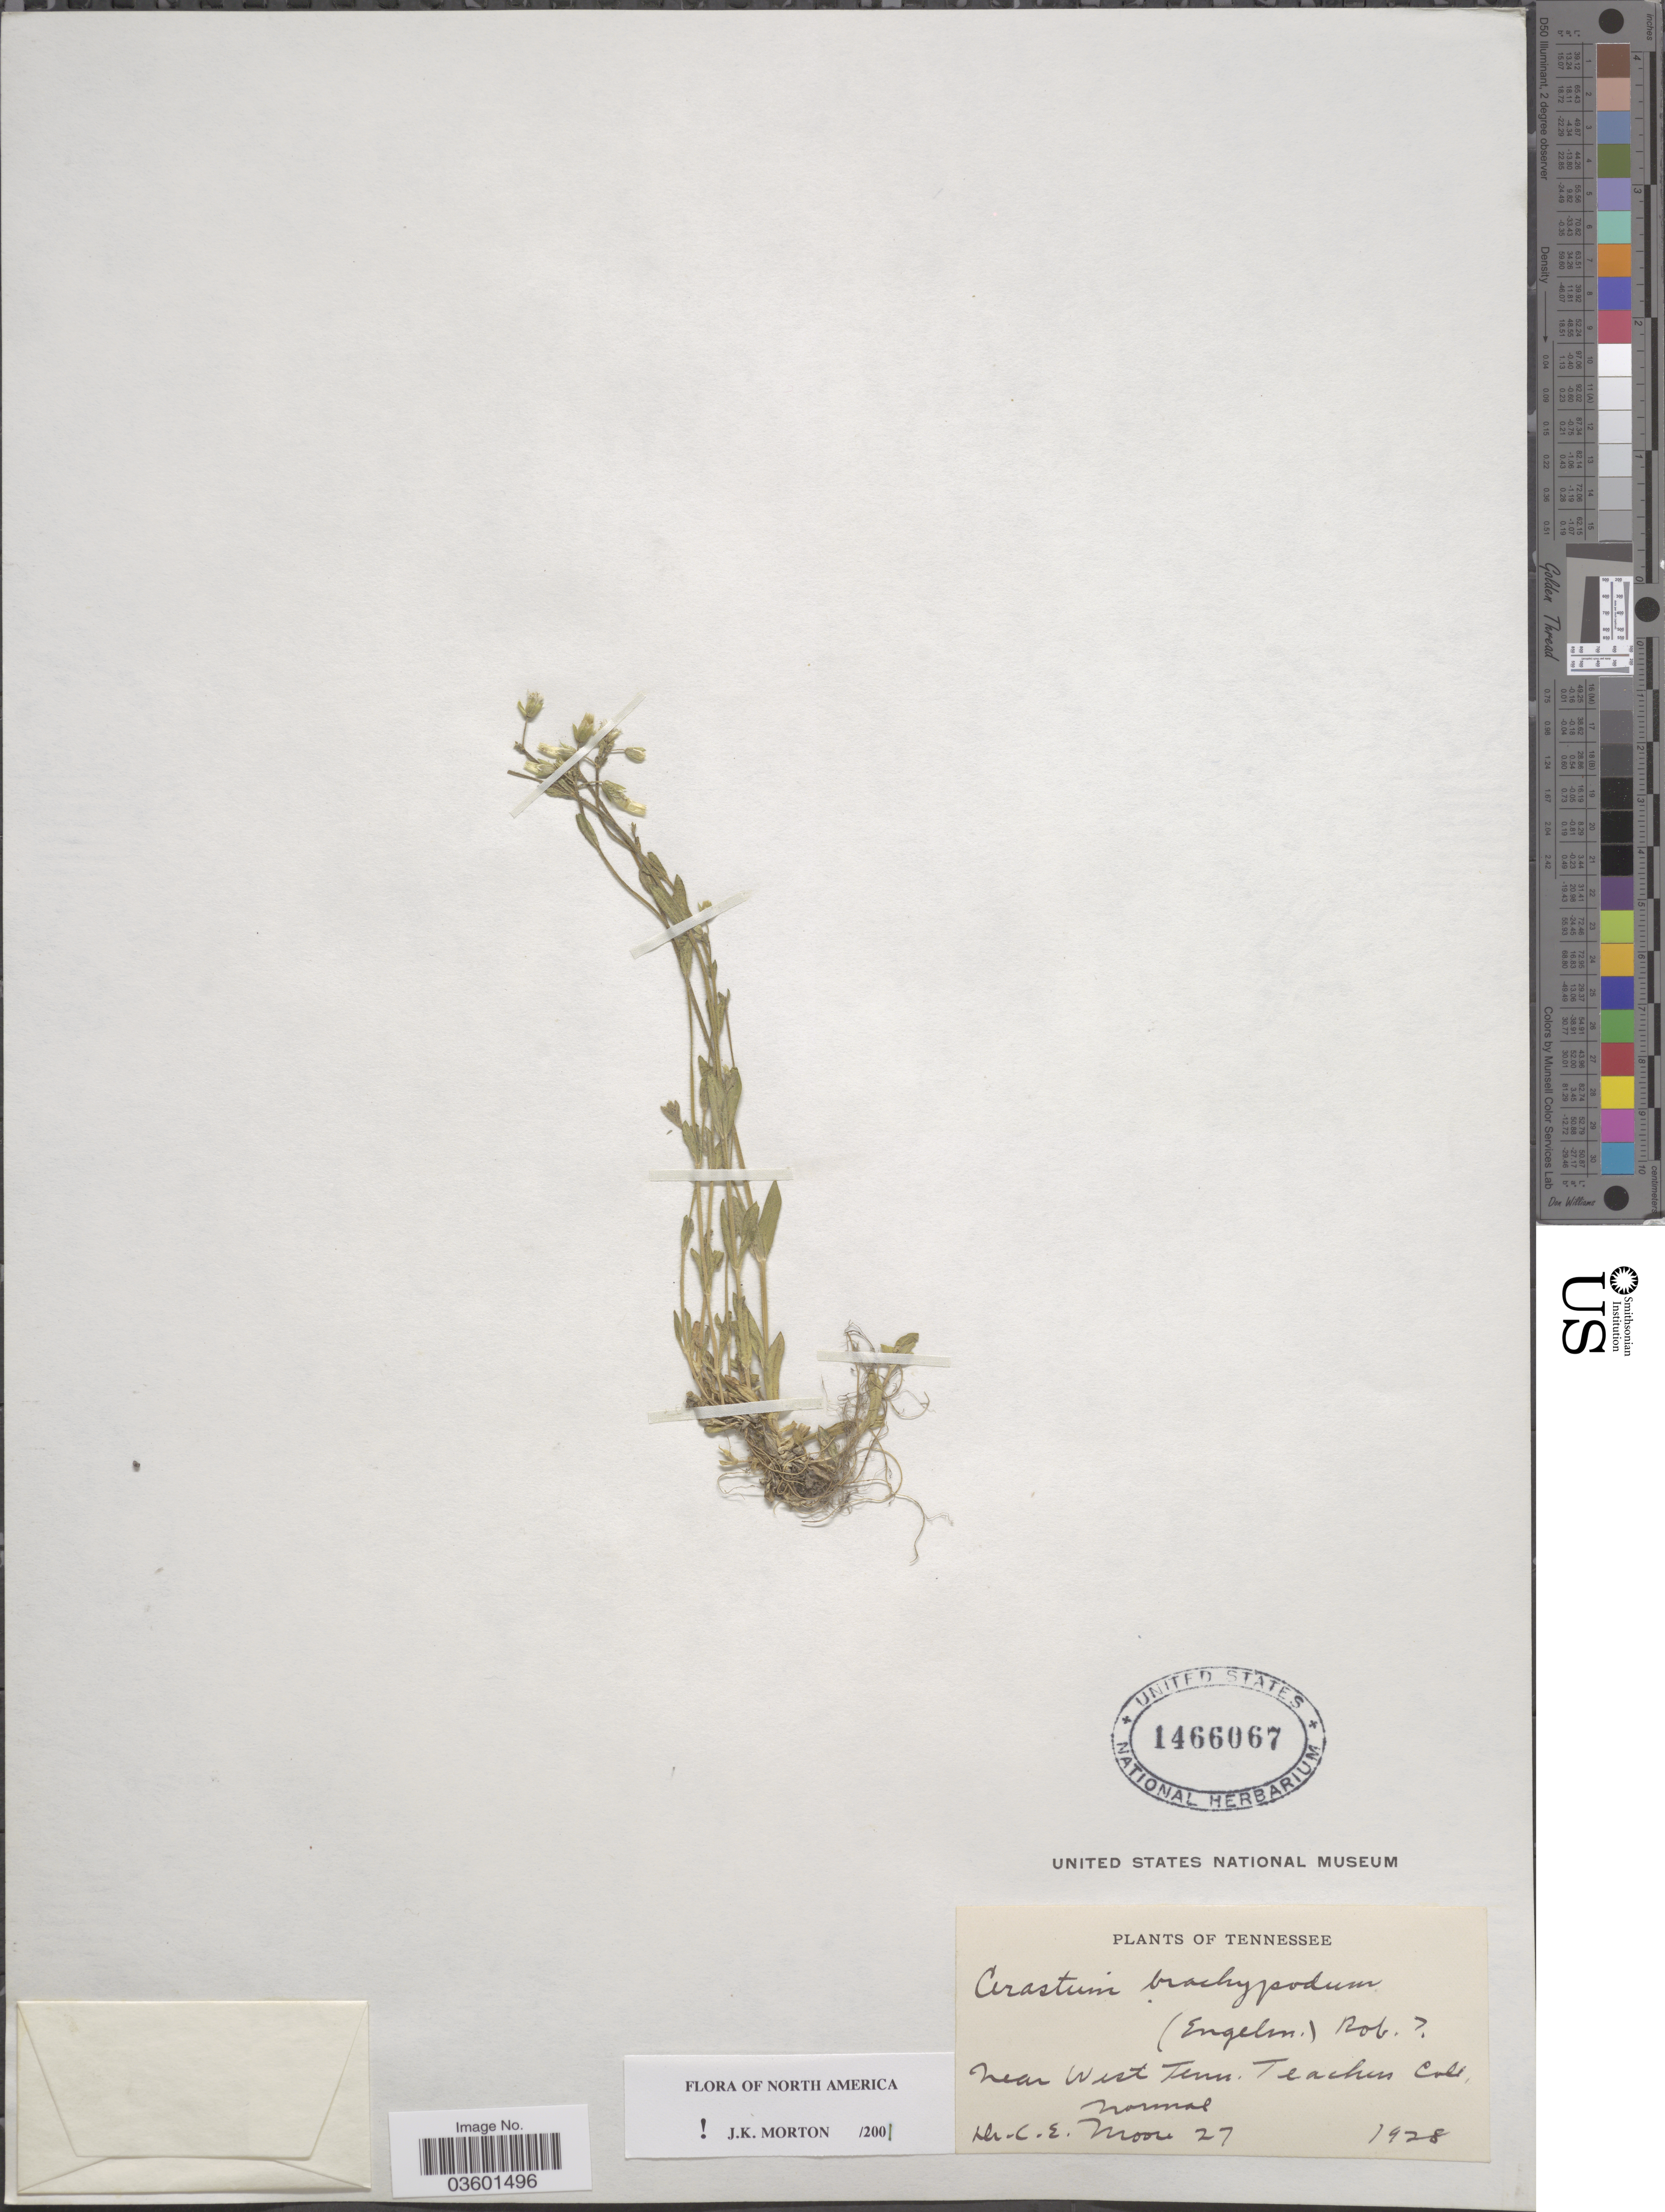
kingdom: Plantae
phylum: Tracheophyta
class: Magnoliopsida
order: Caryophyllales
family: Caryophyllaceae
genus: Cerastium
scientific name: Cerastium brachypodum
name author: (Engelm. ex A. Gray) B.L. Rob.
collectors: C. Moore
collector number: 27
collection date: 1928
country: United States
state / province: Tennessee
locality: Near West Tenn. Teachers Coll. Normal.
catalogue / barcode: US 1466067